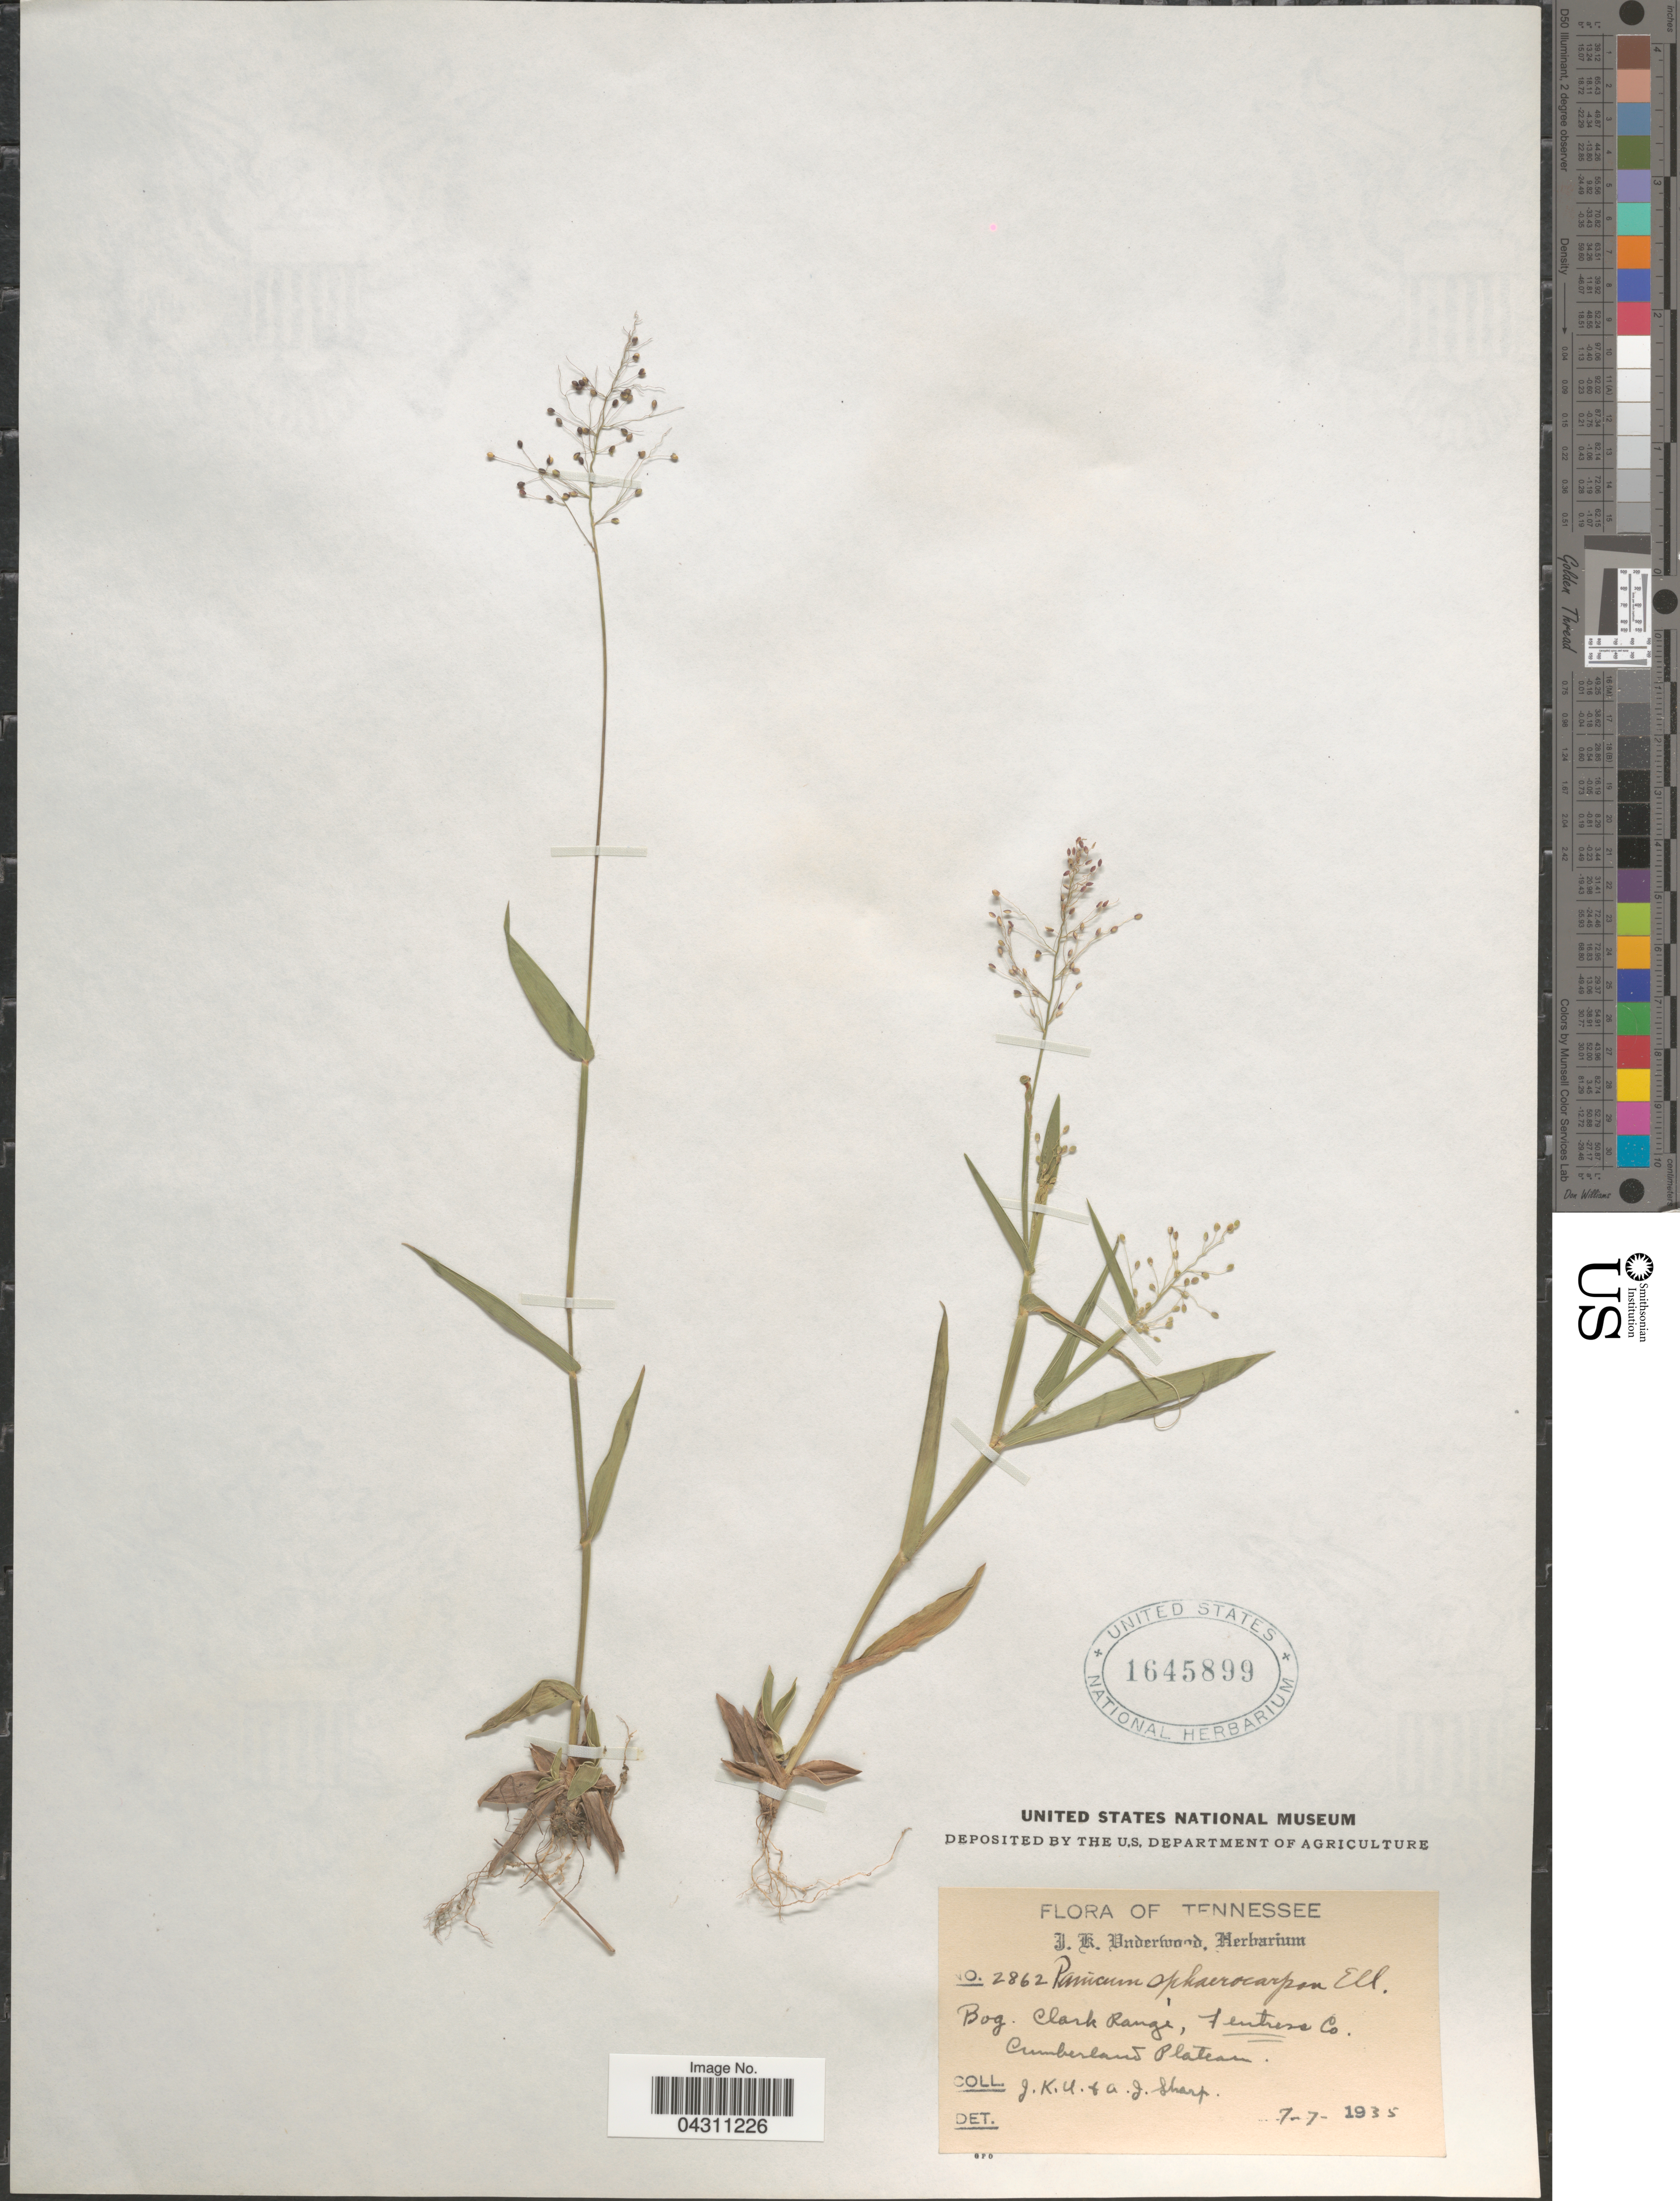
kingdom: Plantae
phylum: Tracheophyta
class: Liliopsida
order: Poales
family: Poaceae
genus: Dichanthelium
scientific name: Dichanthelium sphaerocarpon var. sphaerocarpon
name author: (Elliott) Gould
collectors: J. Sharp & A. J. Sharp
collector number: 2862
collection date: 1935-07-07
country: United States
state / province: Tennessee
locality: Bog. Clark Range, Fentress Co. Cumberland Plateau.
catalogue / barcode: US 1645899